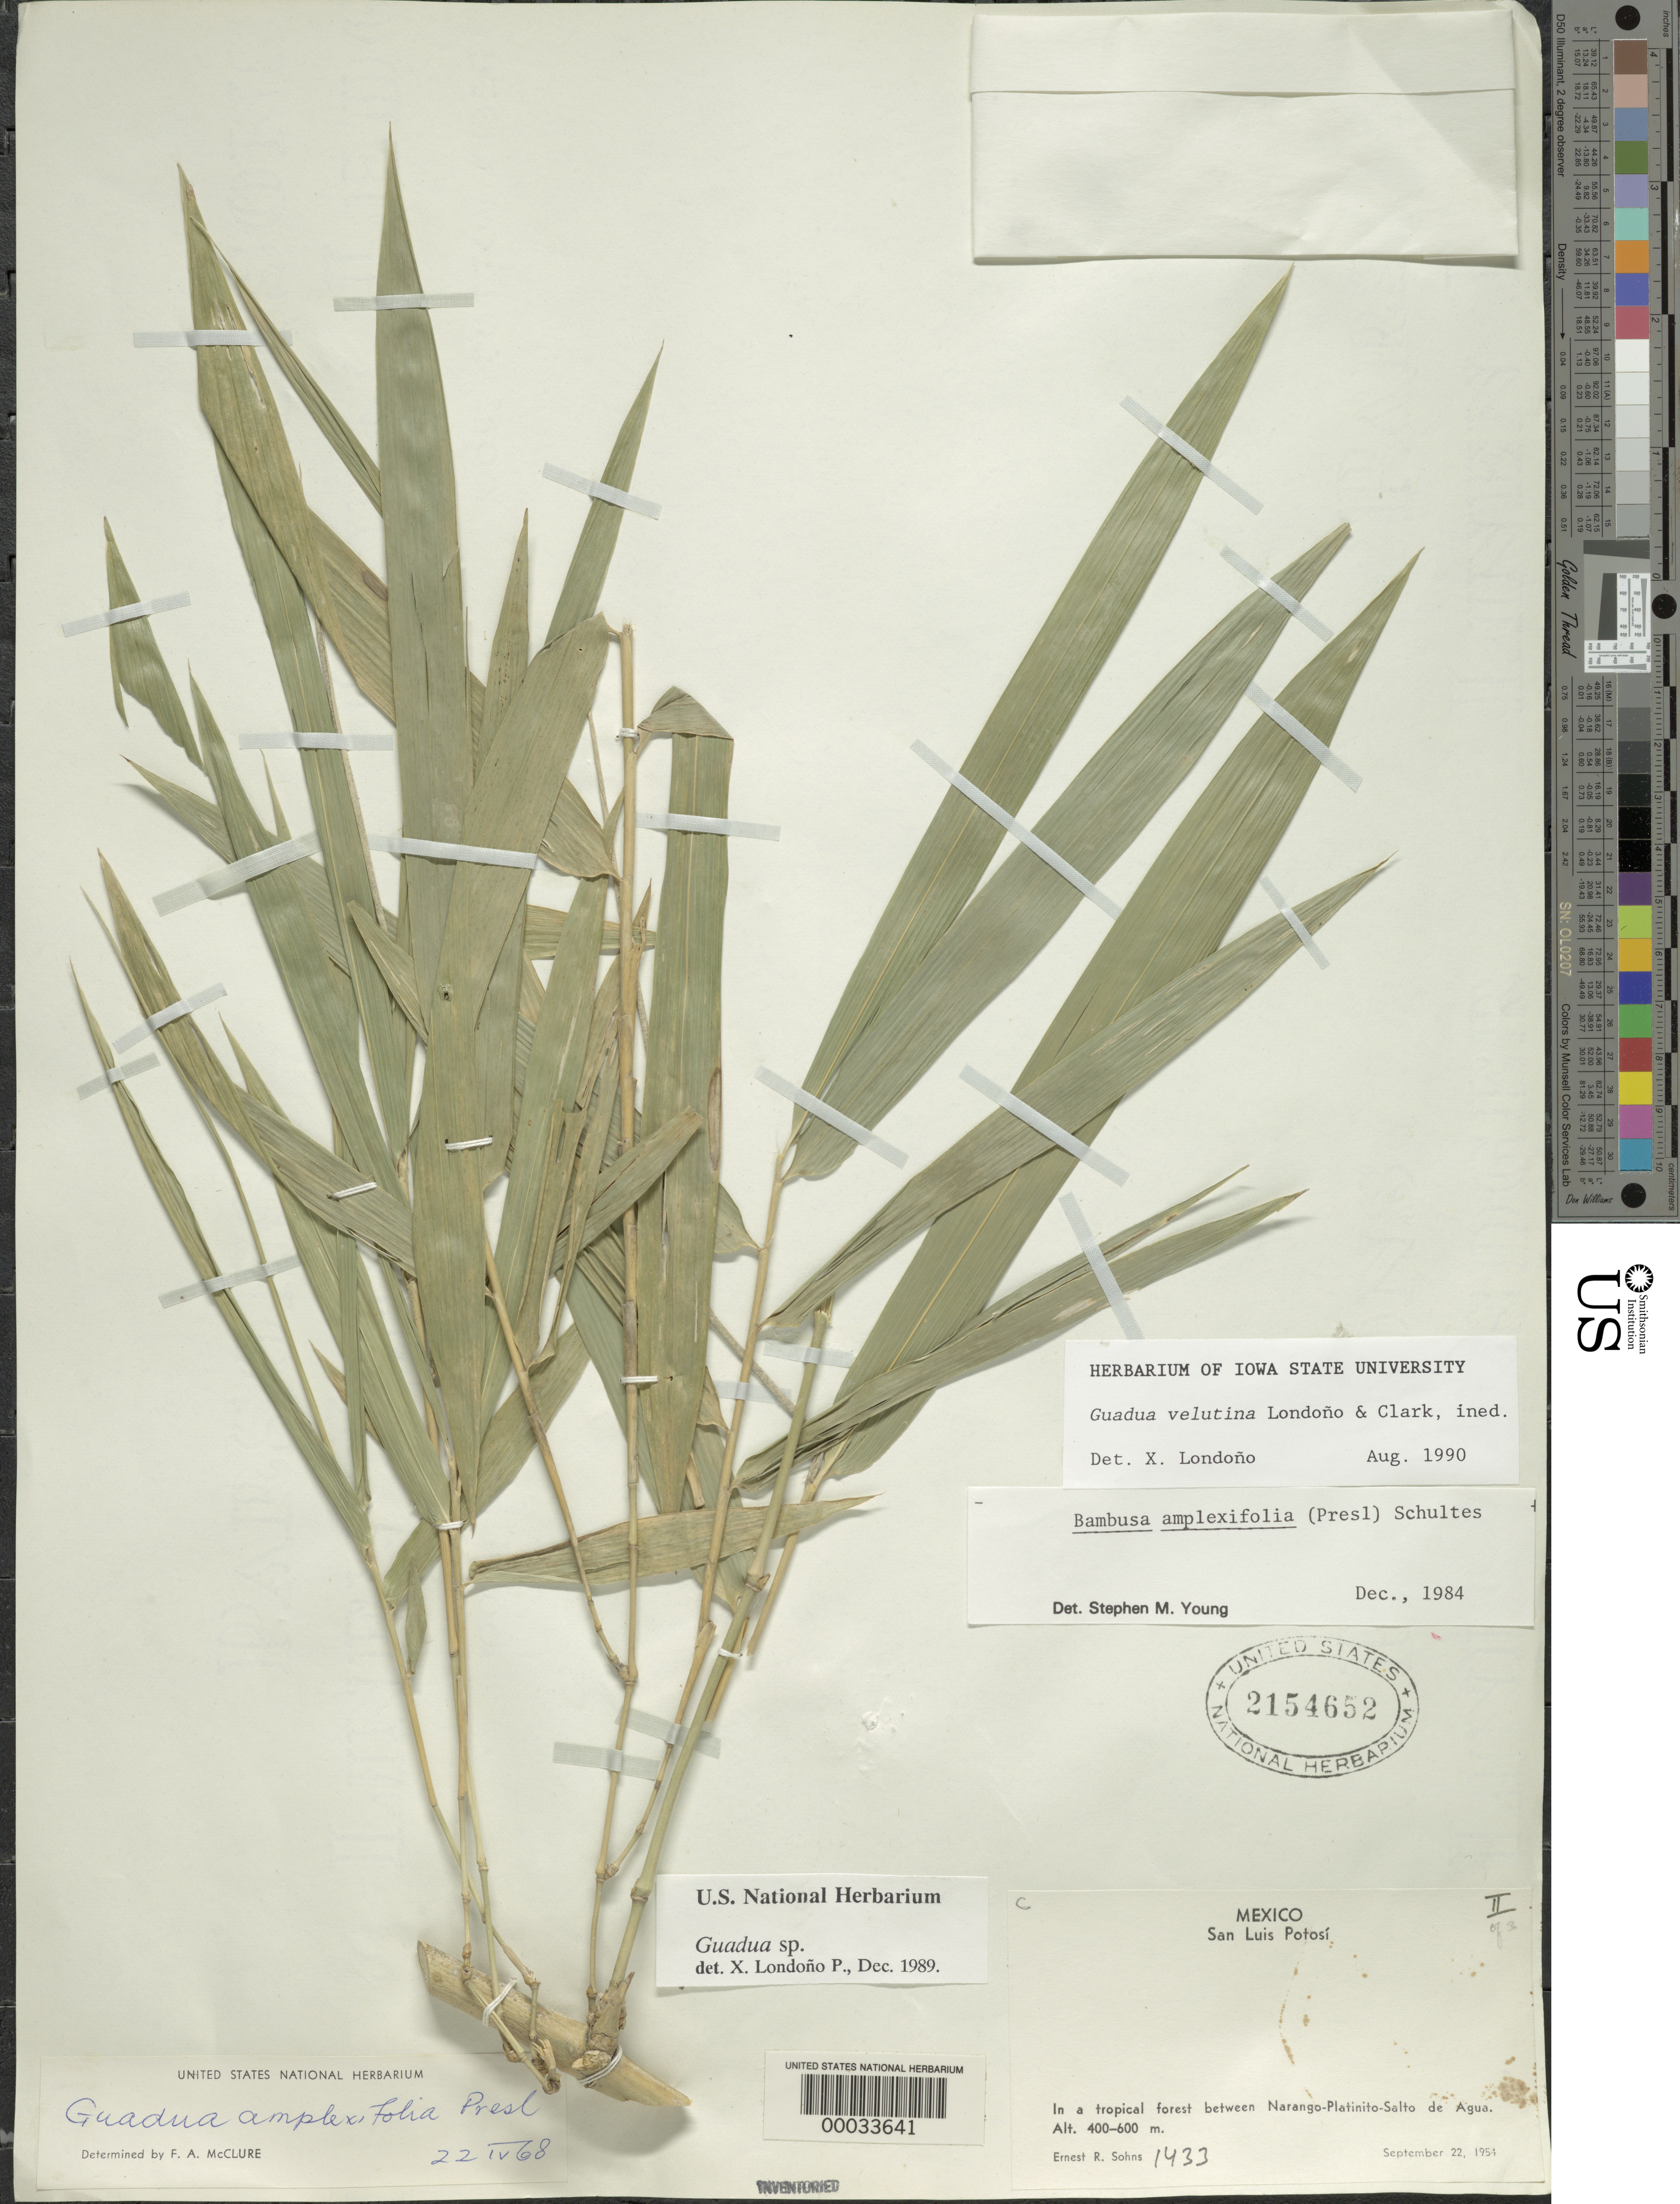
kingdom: Plantae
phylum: Tracheophyta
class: Liliopsida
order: Poales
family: Poaceae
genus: Guadua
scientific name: Guadua velutina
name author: Londoño & L.G. Clark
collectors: E. R. Sohns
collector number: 1433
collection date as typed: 22 Sep 1954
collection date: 1954-09-22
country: Mexico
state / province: San Luis Potosí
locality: Between narango-platinito-salto de agua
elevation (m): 400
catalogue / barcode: US 2154652